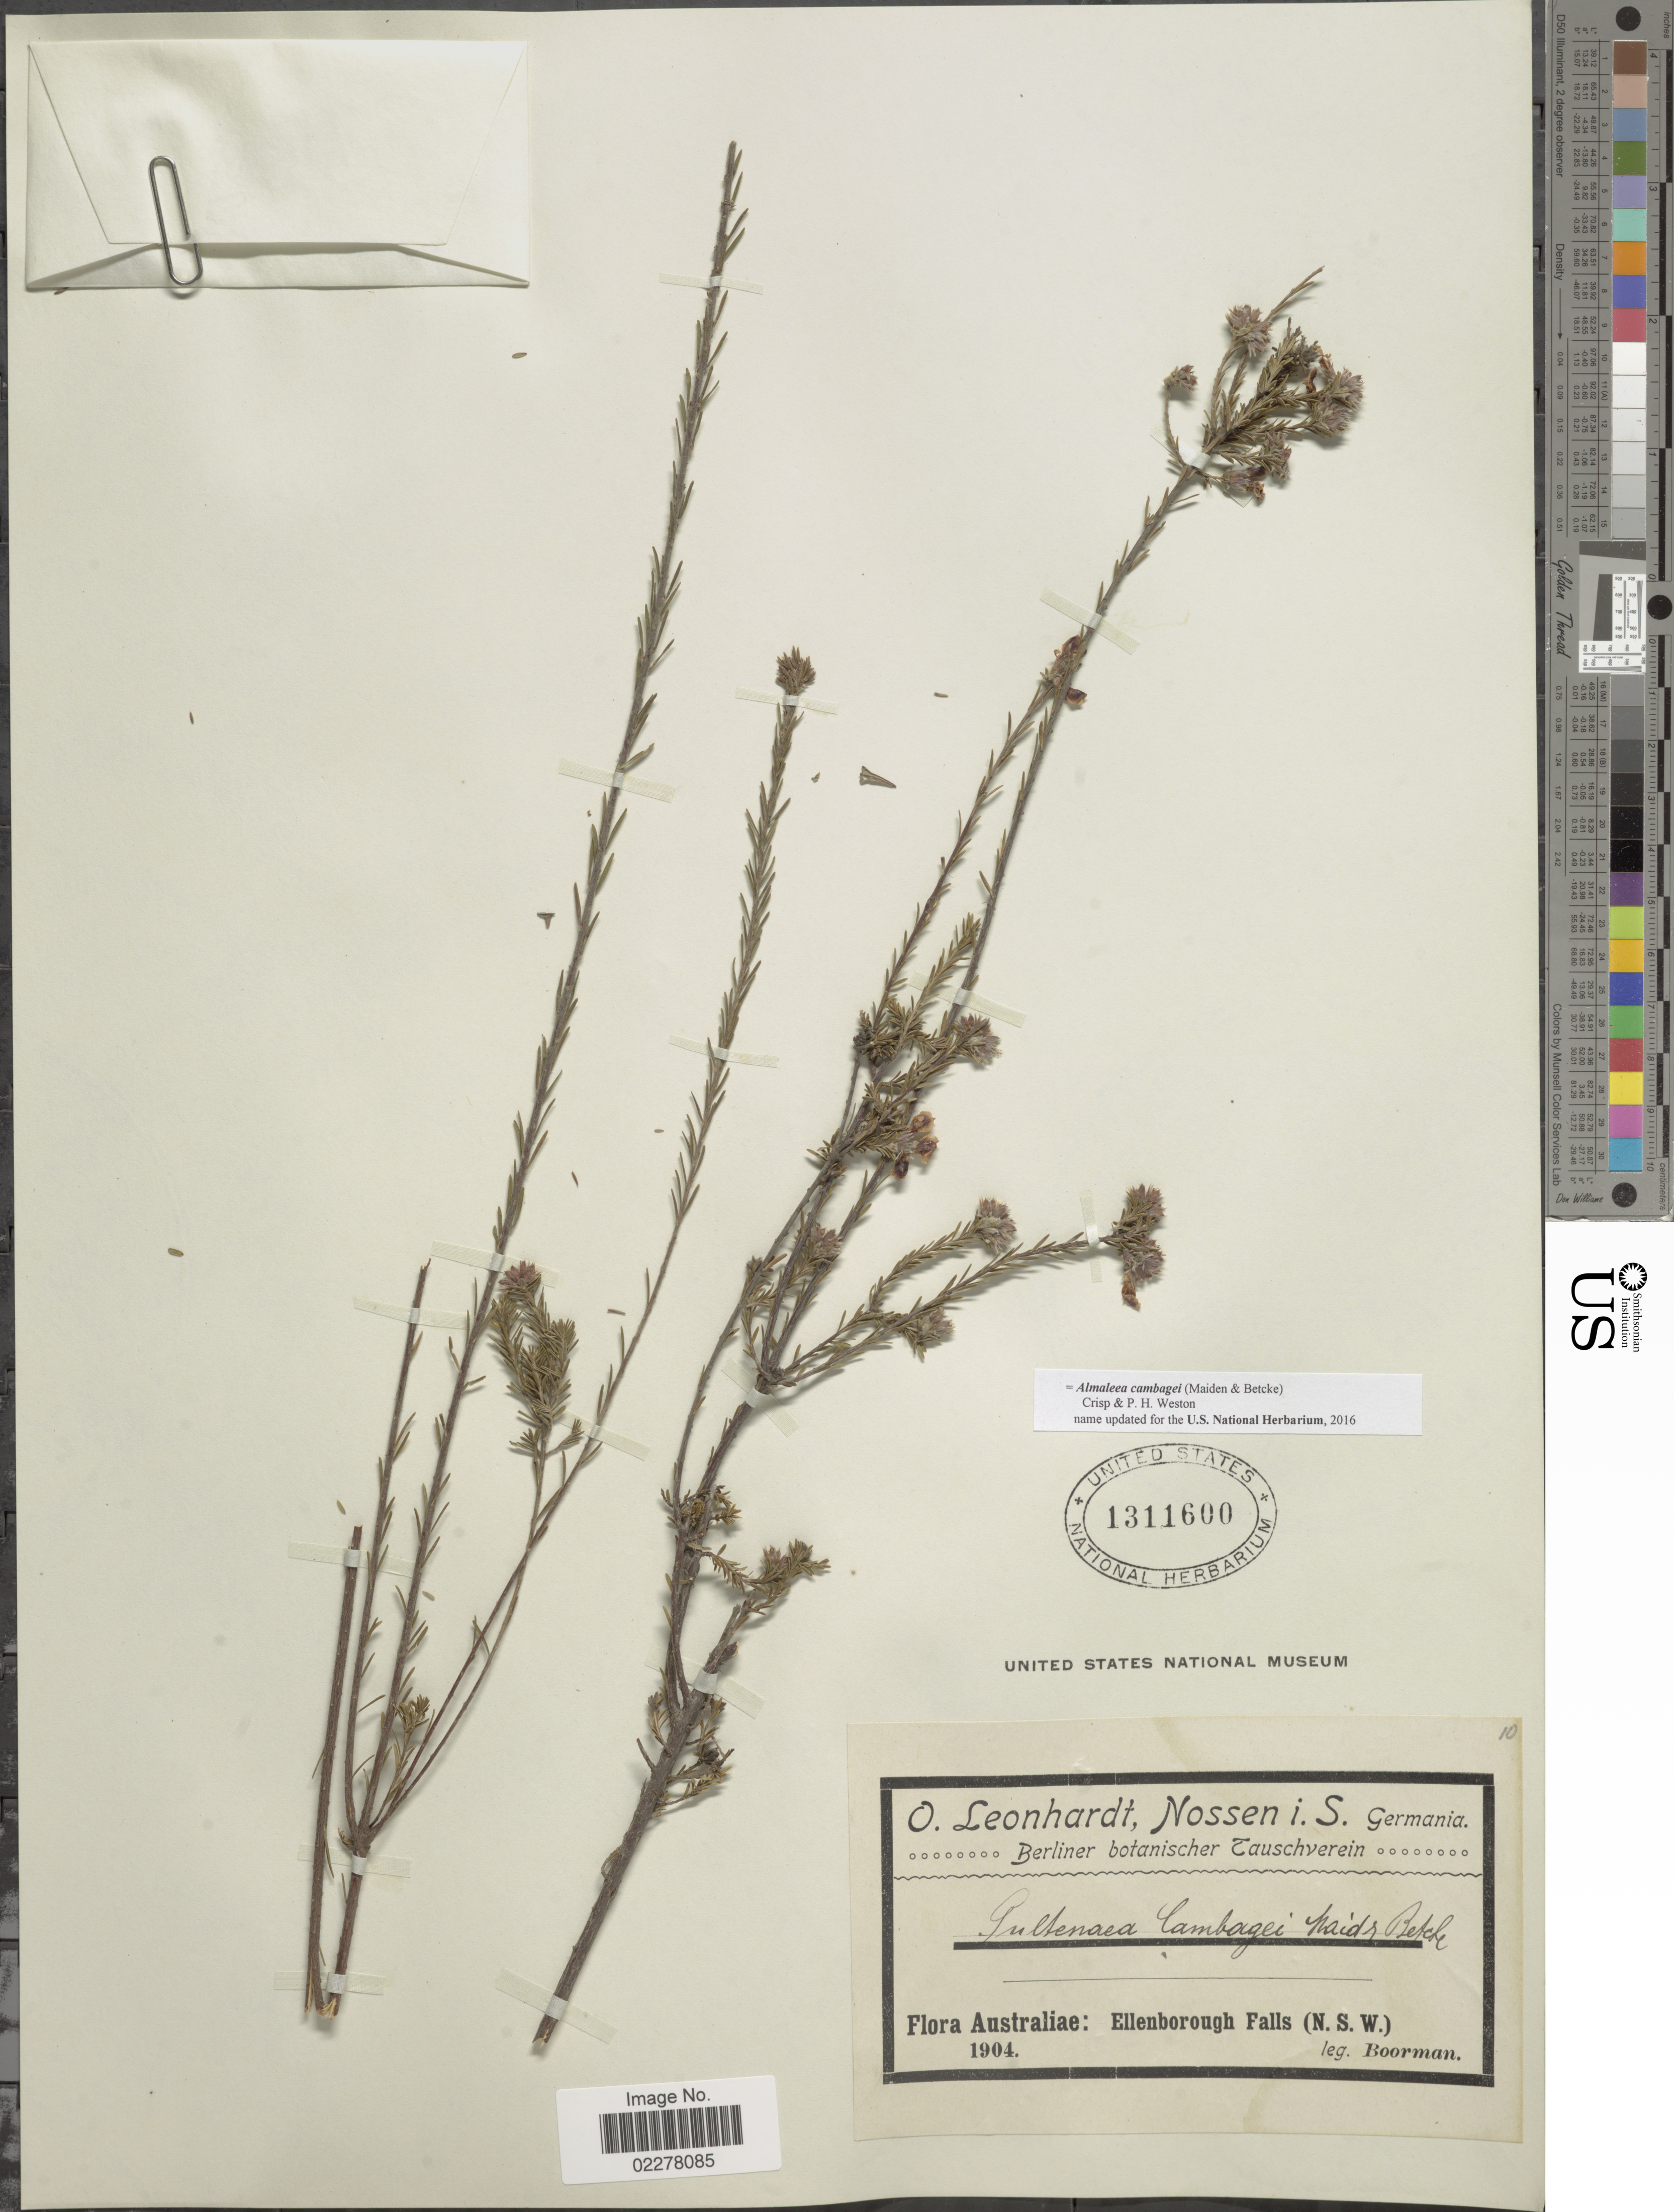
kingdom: Plantae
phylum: Tracheophyta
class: Magnoliopsida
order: Fabales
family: Fabaceae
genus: Almaleea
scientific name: Almaleea cambagei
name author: (Maiden & Betche) Crisp & P.H.Weston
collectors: -. Boorman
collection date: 1904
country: Australia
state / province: New South Wales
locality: Australiae: Ellenborough Falls (N.S.W.)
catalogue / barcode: US 1311600